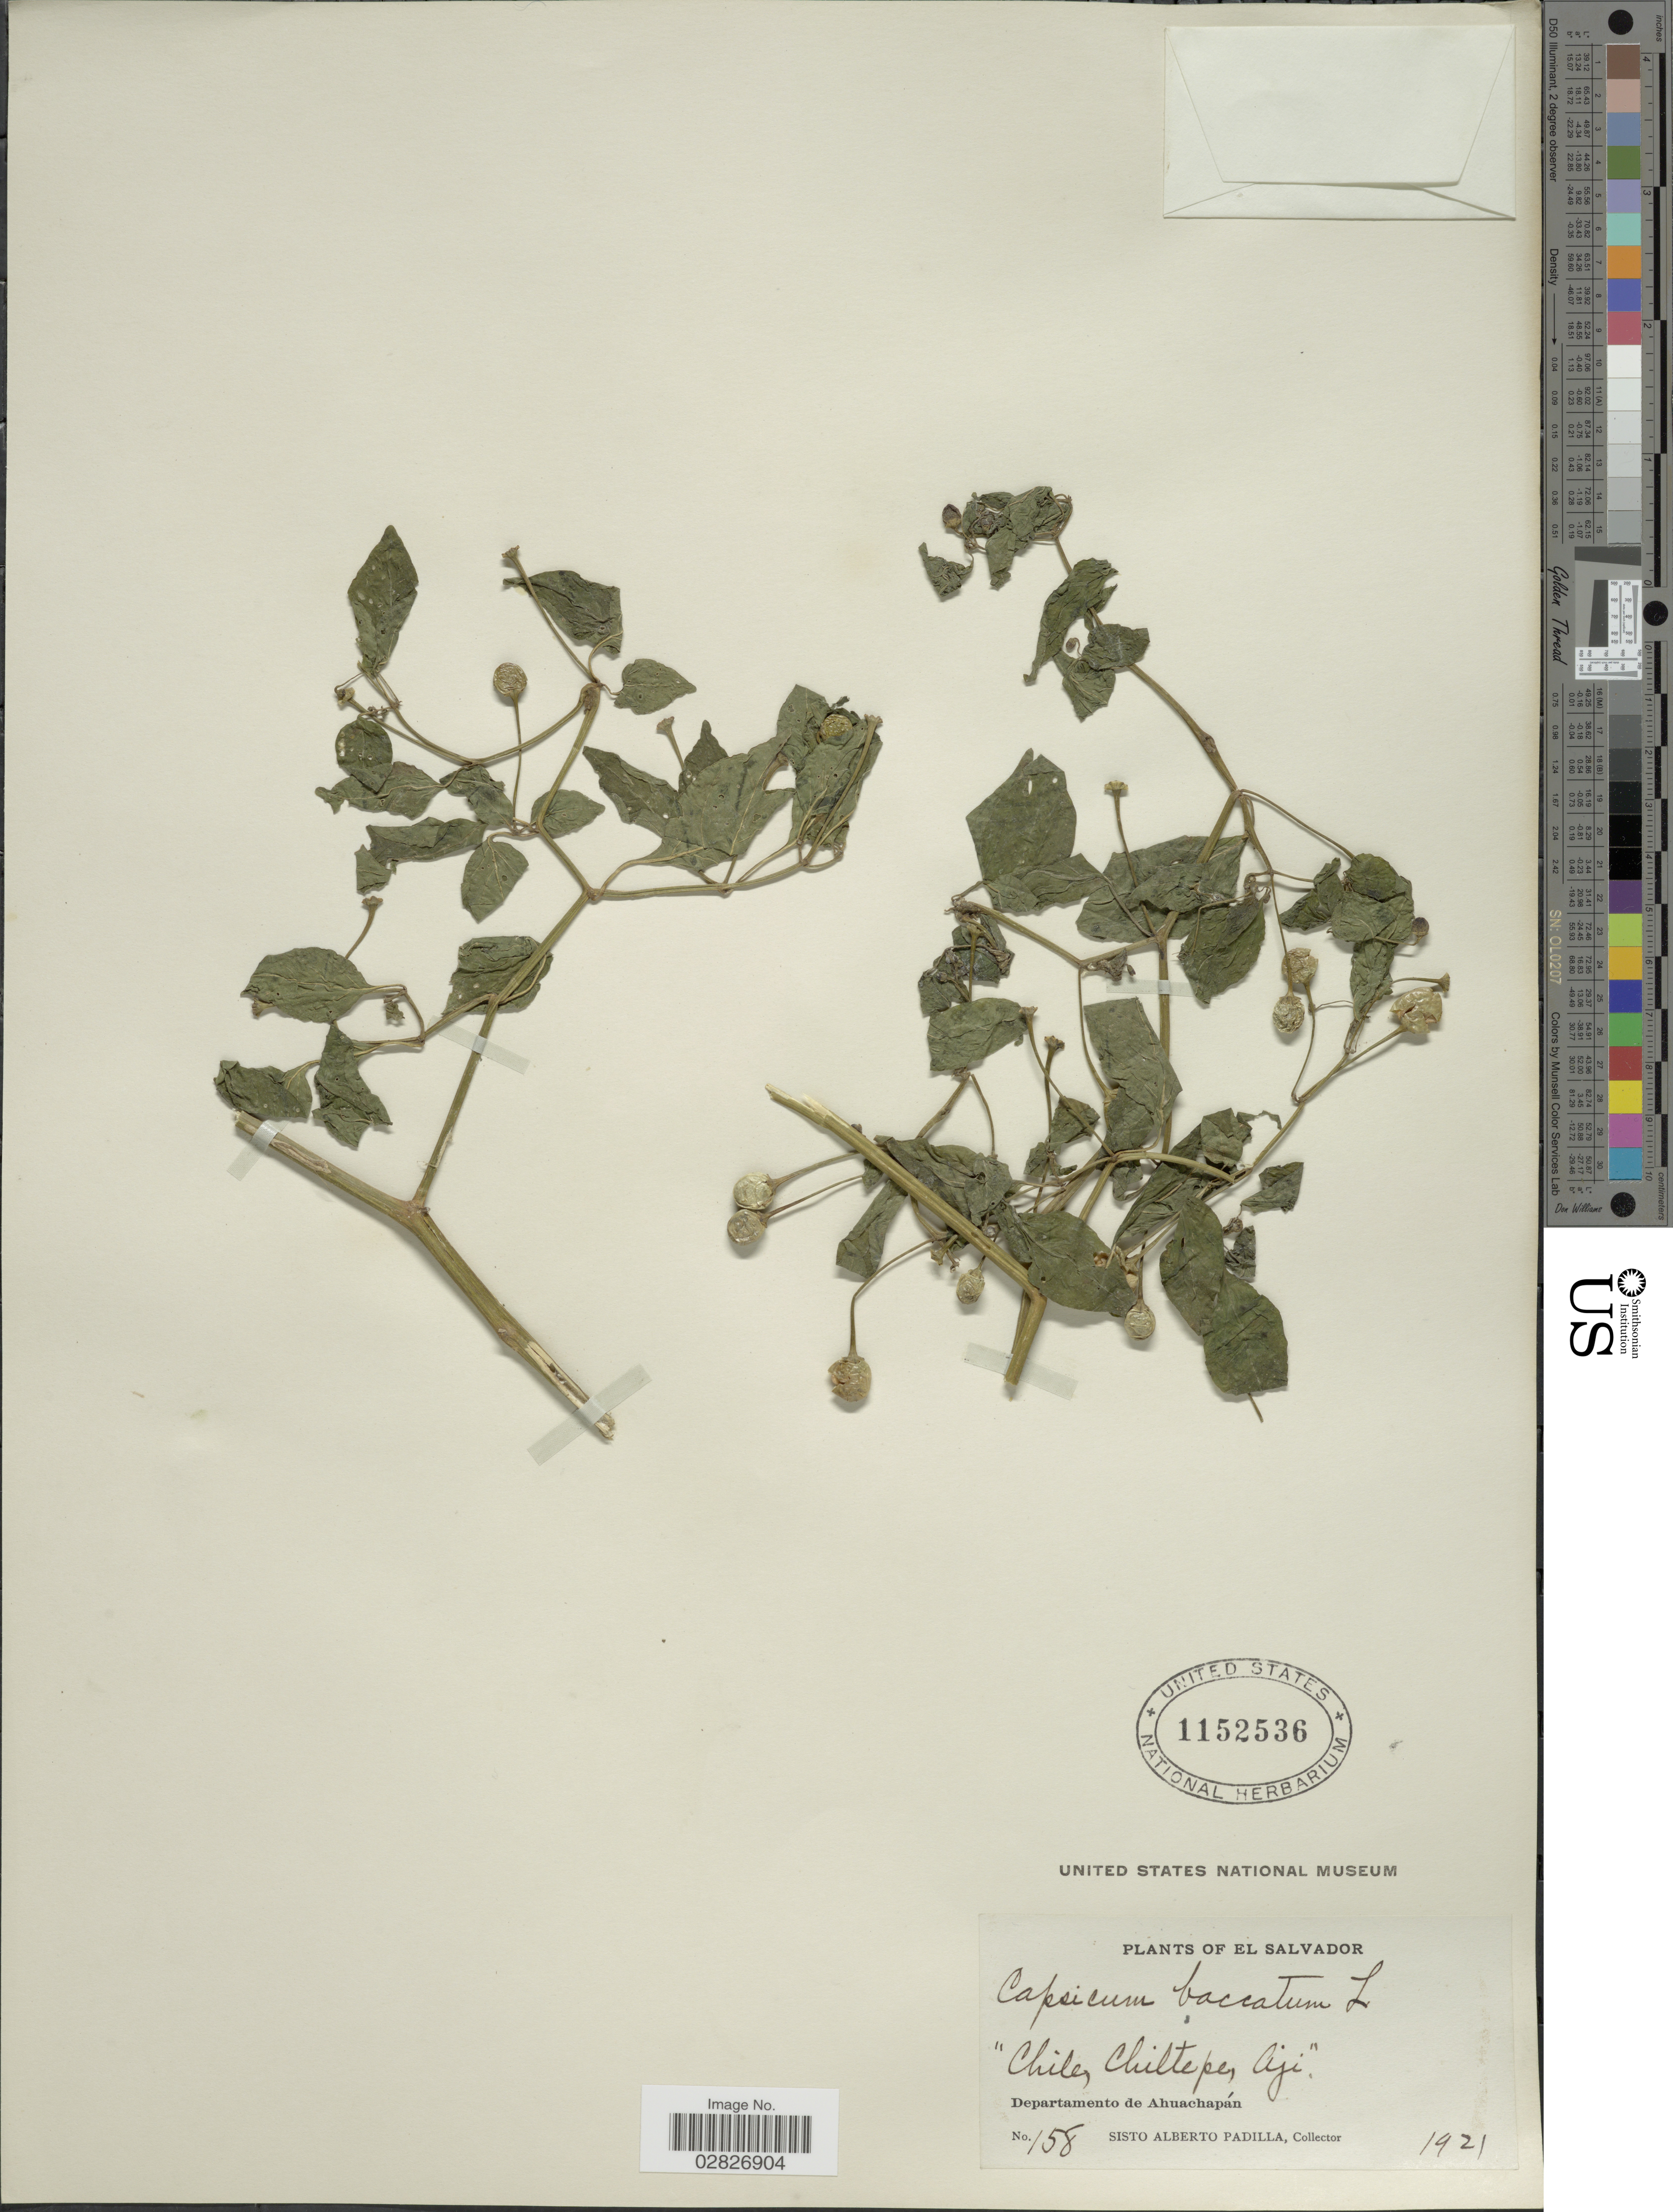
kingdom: Plantae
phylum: Tracheophyta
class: Magnoliopsida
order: Solanales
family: Solanaceae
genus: Capsicum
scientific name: Capsicum baccatum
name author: L.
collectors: S. A. Padilla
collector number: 158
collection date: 1921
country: El Salvador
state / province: Ahuachapan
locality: Departamento de Ahuachapán.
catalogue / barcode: US 1152536